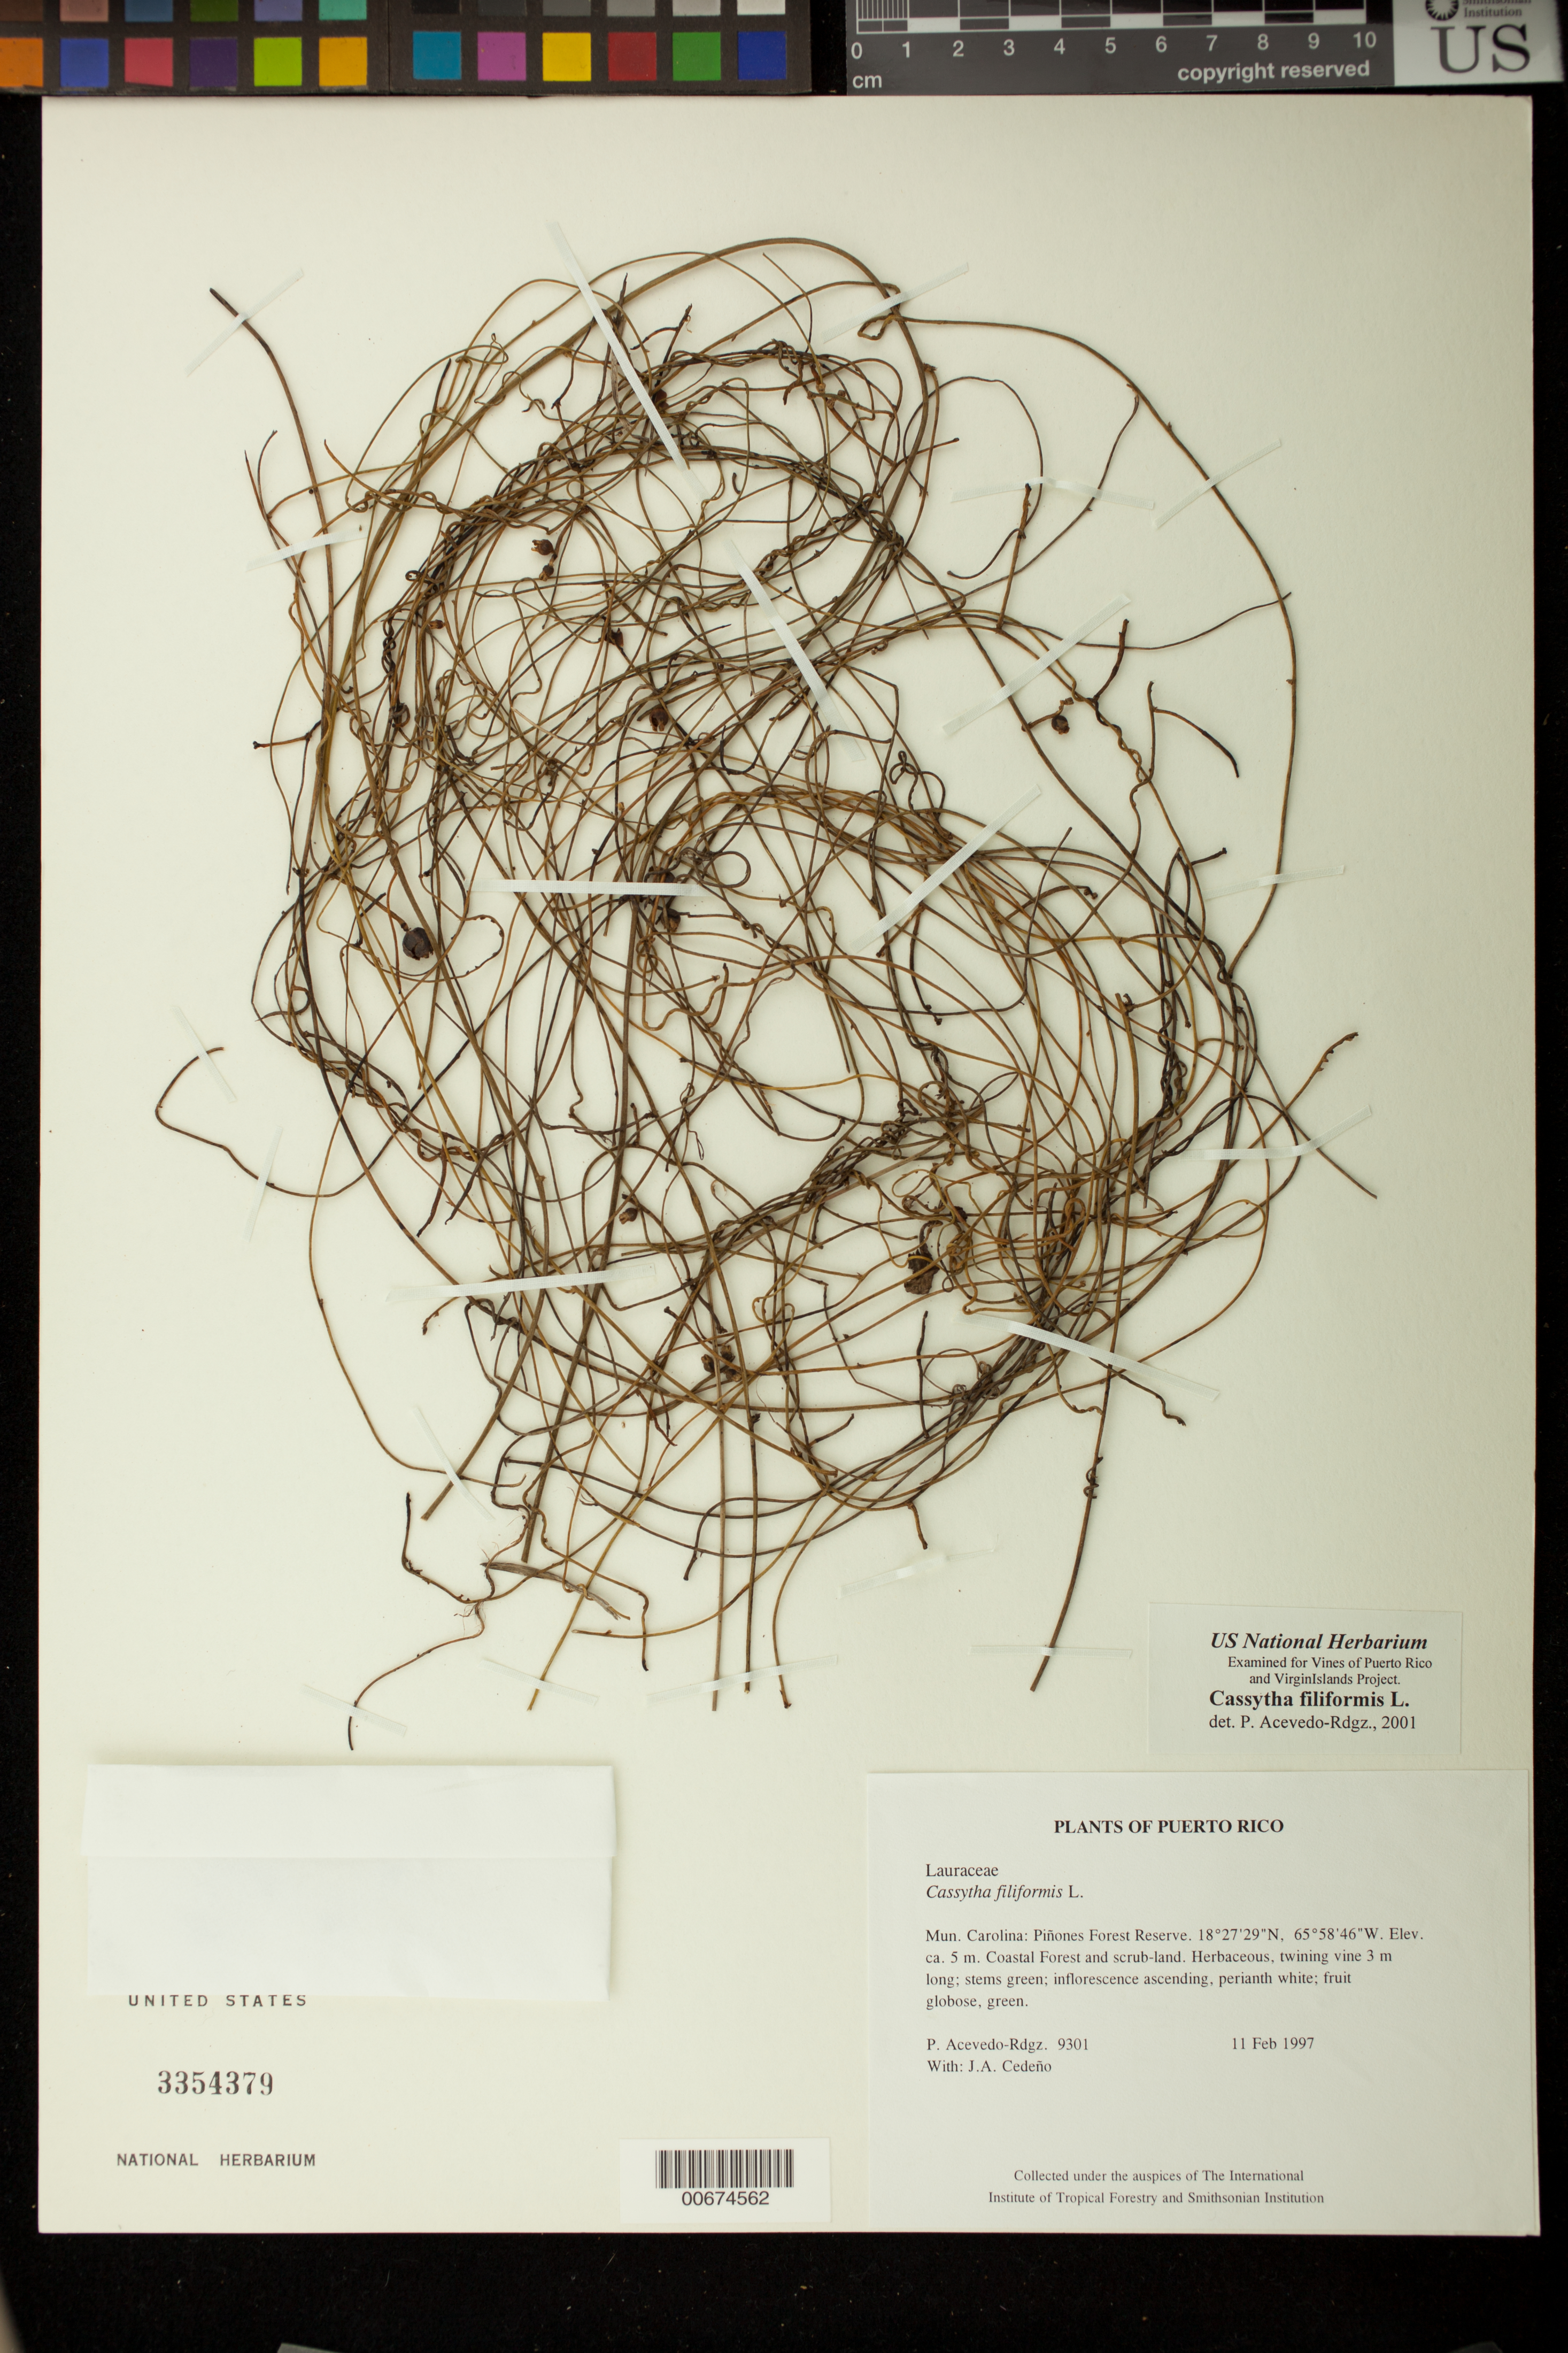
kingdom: Plantae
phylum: Tracheophyta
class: Magnoliopsida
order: Laurales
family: Lauraceae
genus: Cassytha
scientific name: Cassytha filiformis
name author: L.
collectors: P. Acevedo-Rodr. & J. A. Cedeño M.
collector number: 9301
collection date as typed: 11 Feb 1997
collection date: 1997-02-11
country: Puerto Rico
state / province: Carolina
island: Puerto Rico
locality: Carolina; Piñones Forest Reserve.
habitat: Coastal Forest and scrub-land.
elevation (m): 5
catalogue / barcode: US 3354379